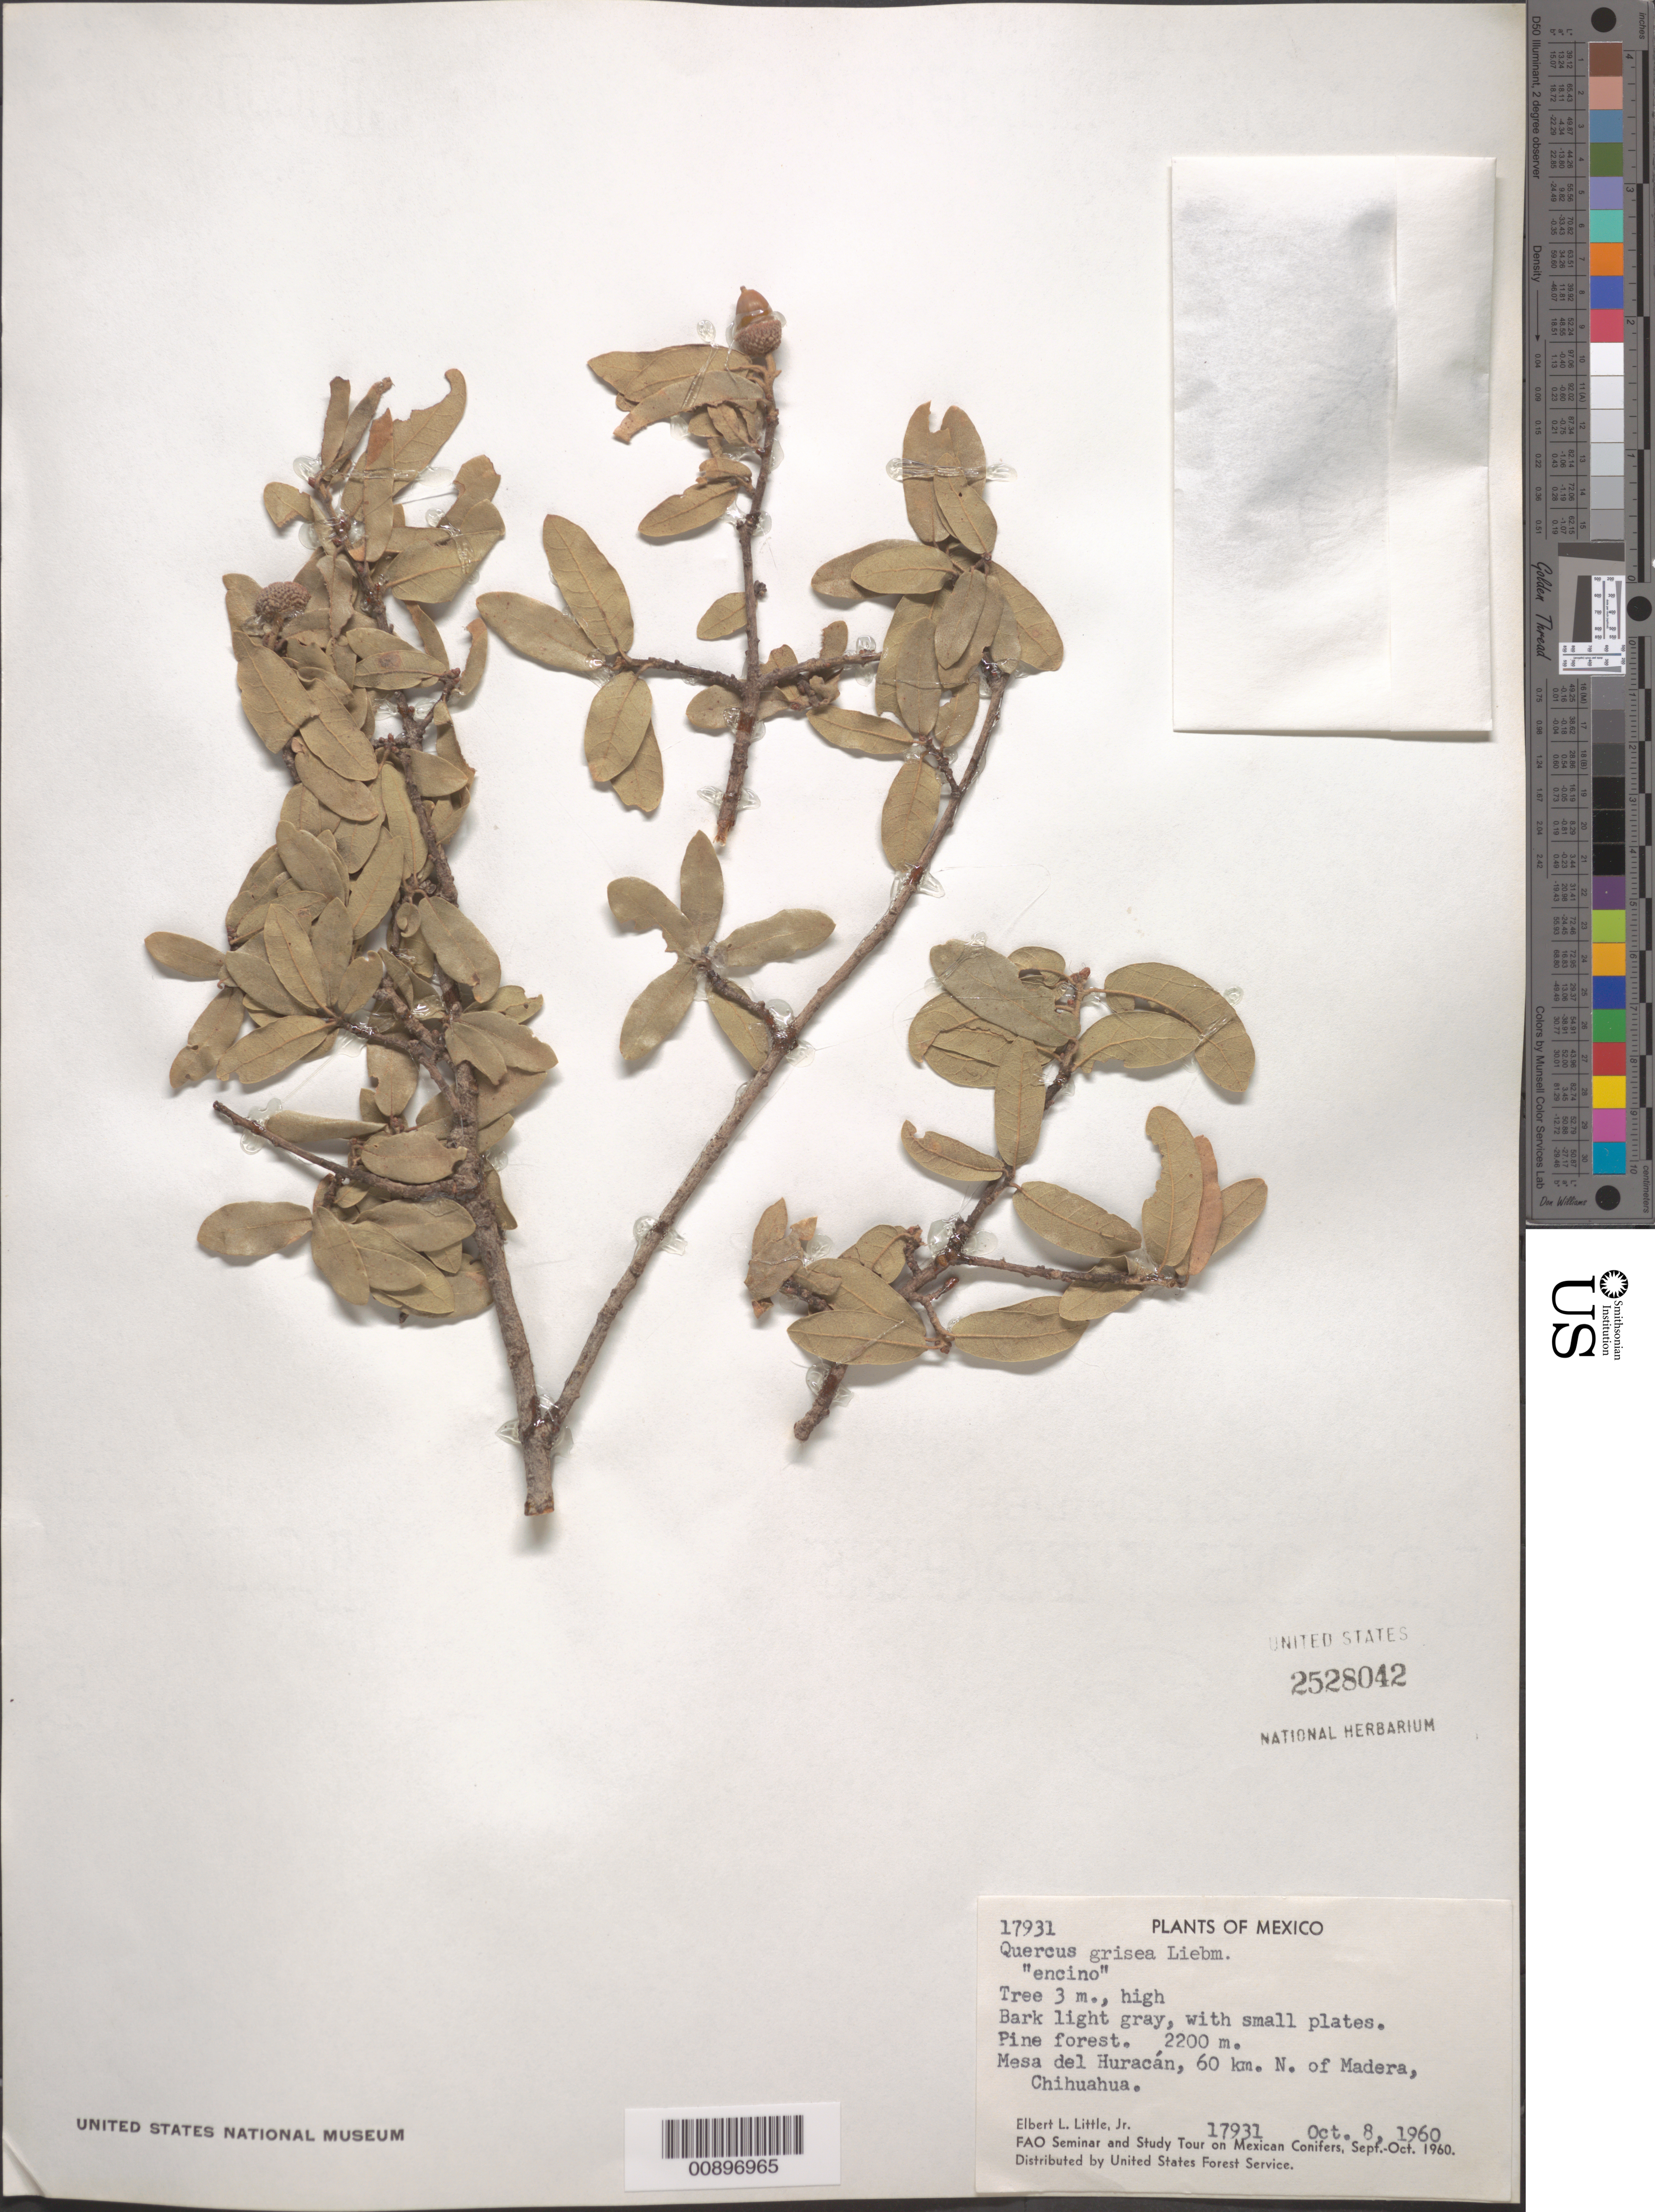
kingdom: Plantae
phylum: Tracheophyta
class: Magnoliopsida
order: Fagales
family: Fagaceae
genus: Quercus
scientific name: Quercus grisea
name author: Liebm.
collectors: E. L. Little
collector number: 17931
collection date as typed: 08 Oct 1960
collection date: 1960-10-08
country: Mexico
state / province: Chihuahua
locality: Mesa del Huracán, 60 km. N of Madera, Chihuahua.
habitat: Pine forest.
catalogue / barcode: US 2528042